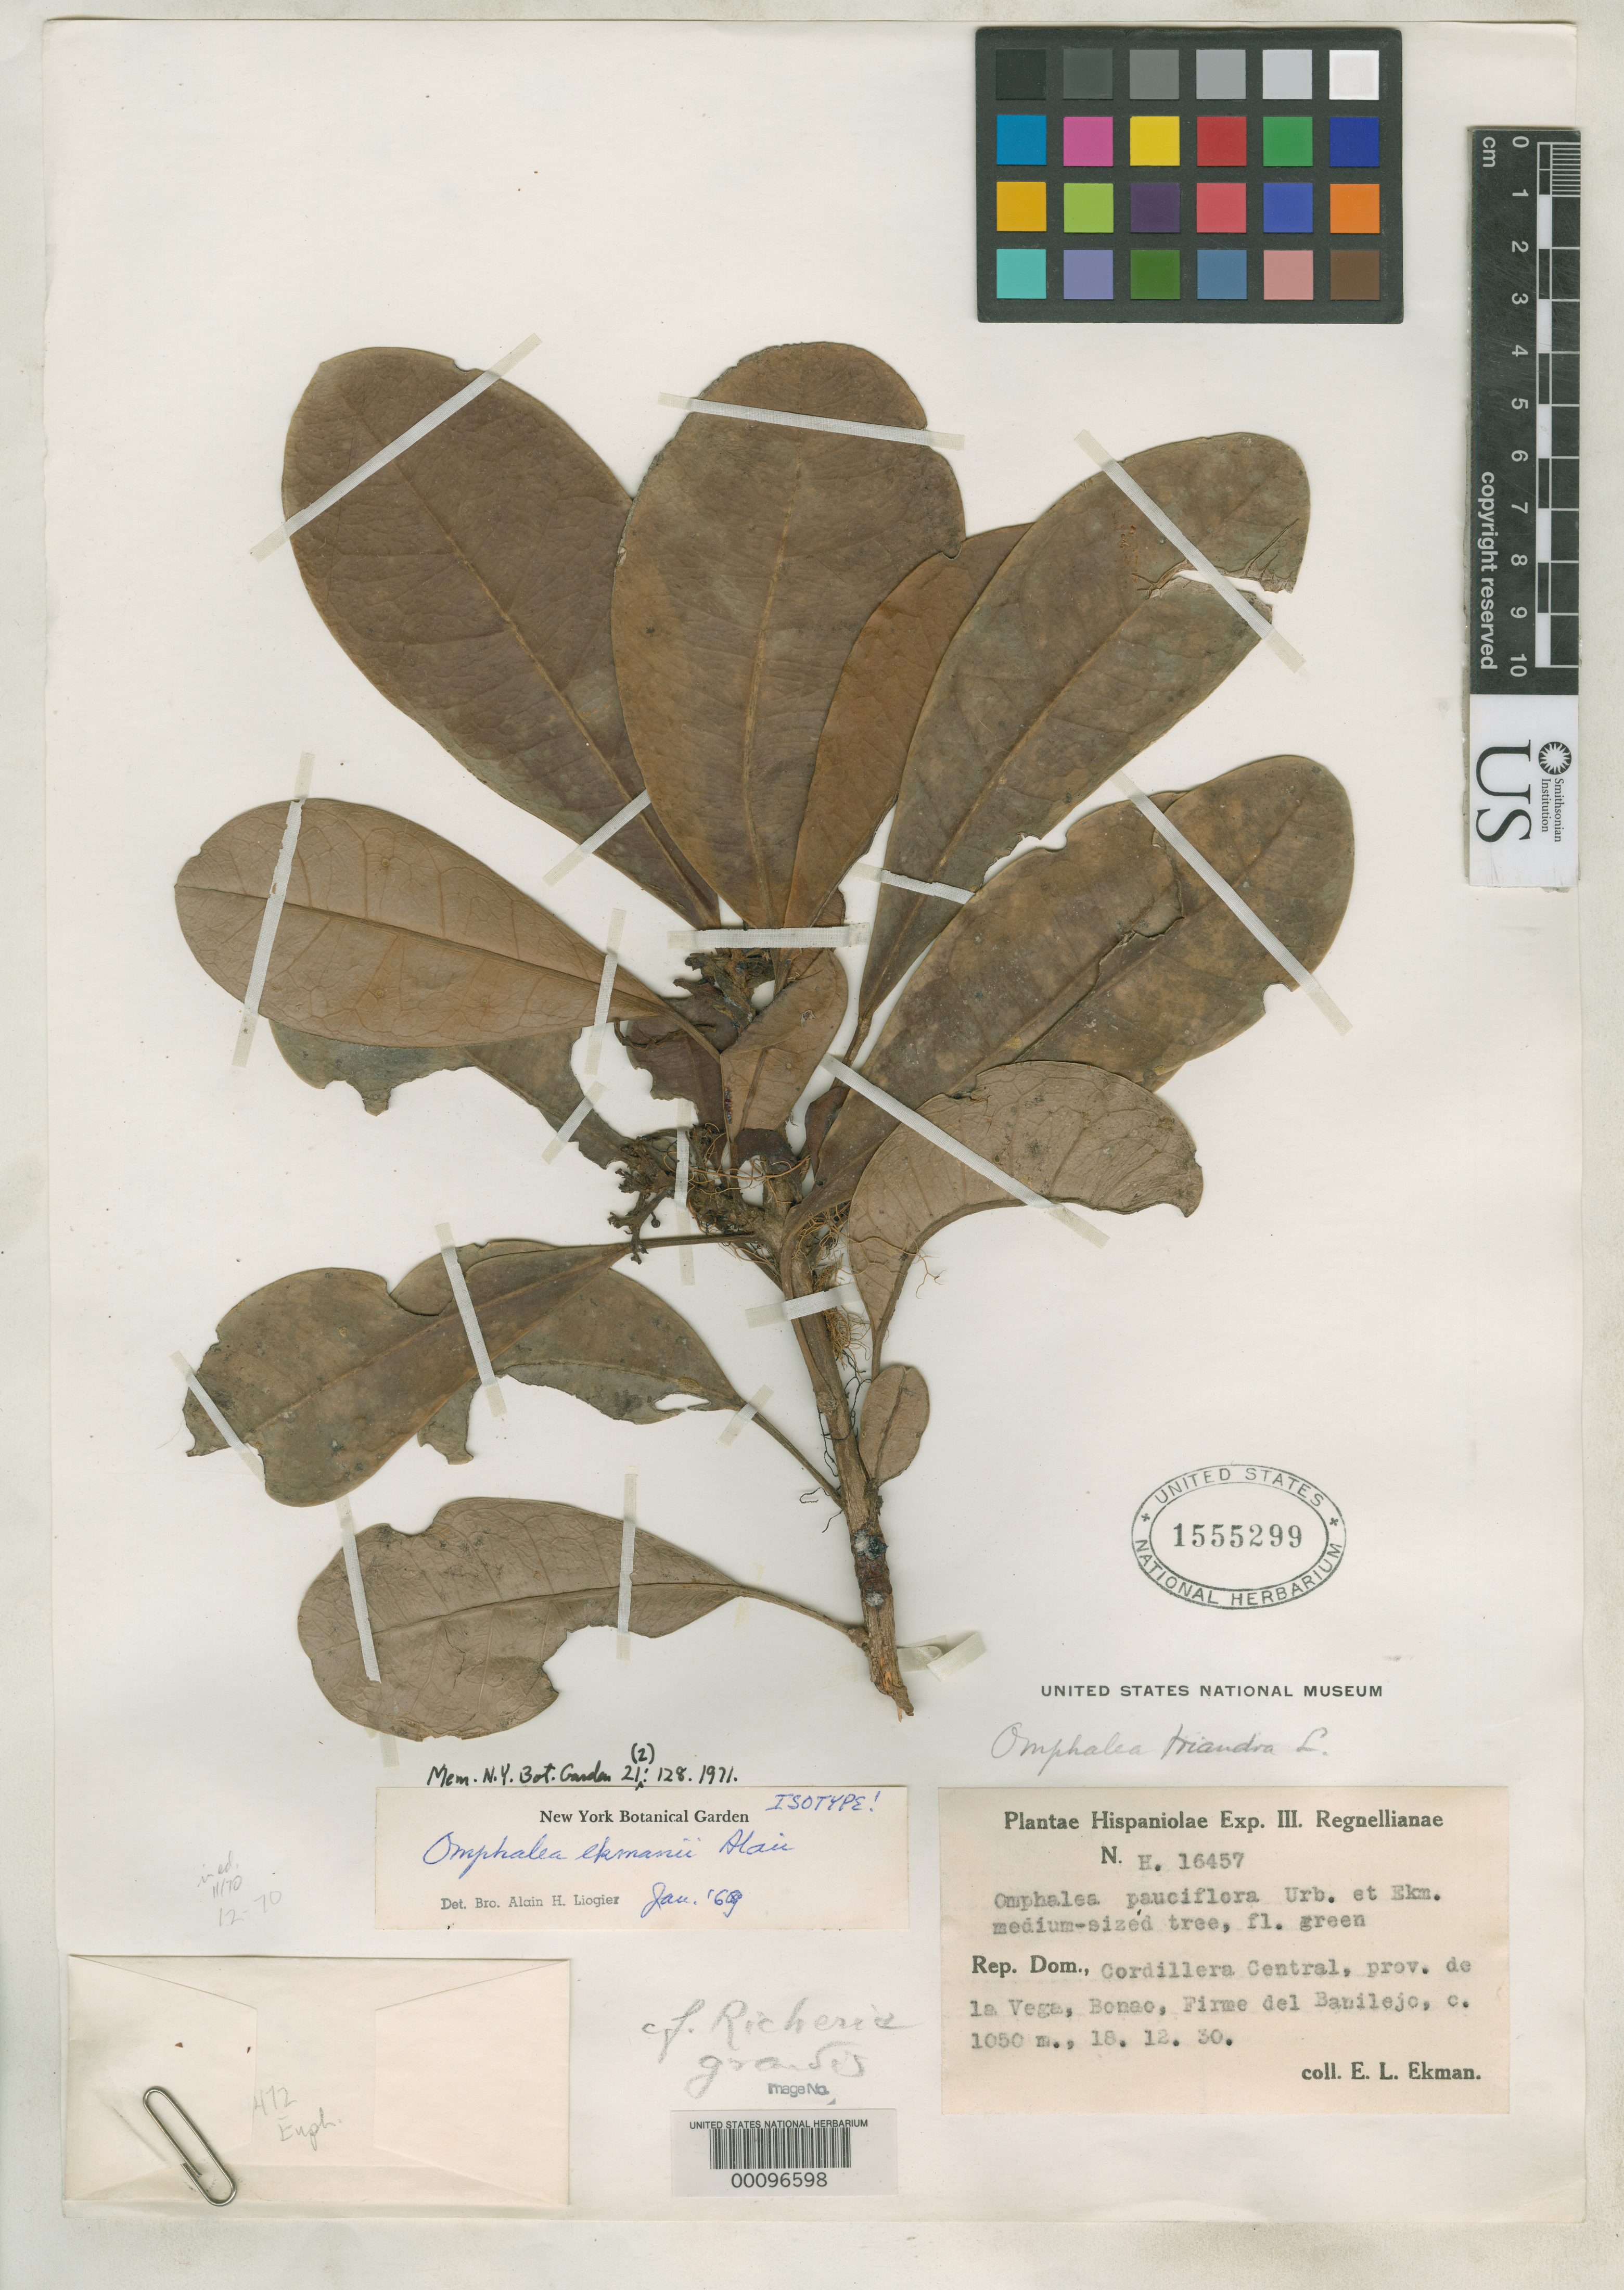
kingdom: Plantae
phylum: Tracheophyta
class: Magnoliopsida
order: Malpighiales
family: Euphorbiaceae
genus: Omphalea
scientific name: Omphalea ekmanii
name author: Alain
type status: Isotype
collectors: E. L. Ekman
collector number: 16457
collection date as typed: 18 Dec 1930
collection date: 1930-12-18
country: Dominican Republic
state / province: La Vega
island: Hispaniola Island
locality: Bonao, firme del Banilejo.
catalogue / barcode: US 1555299